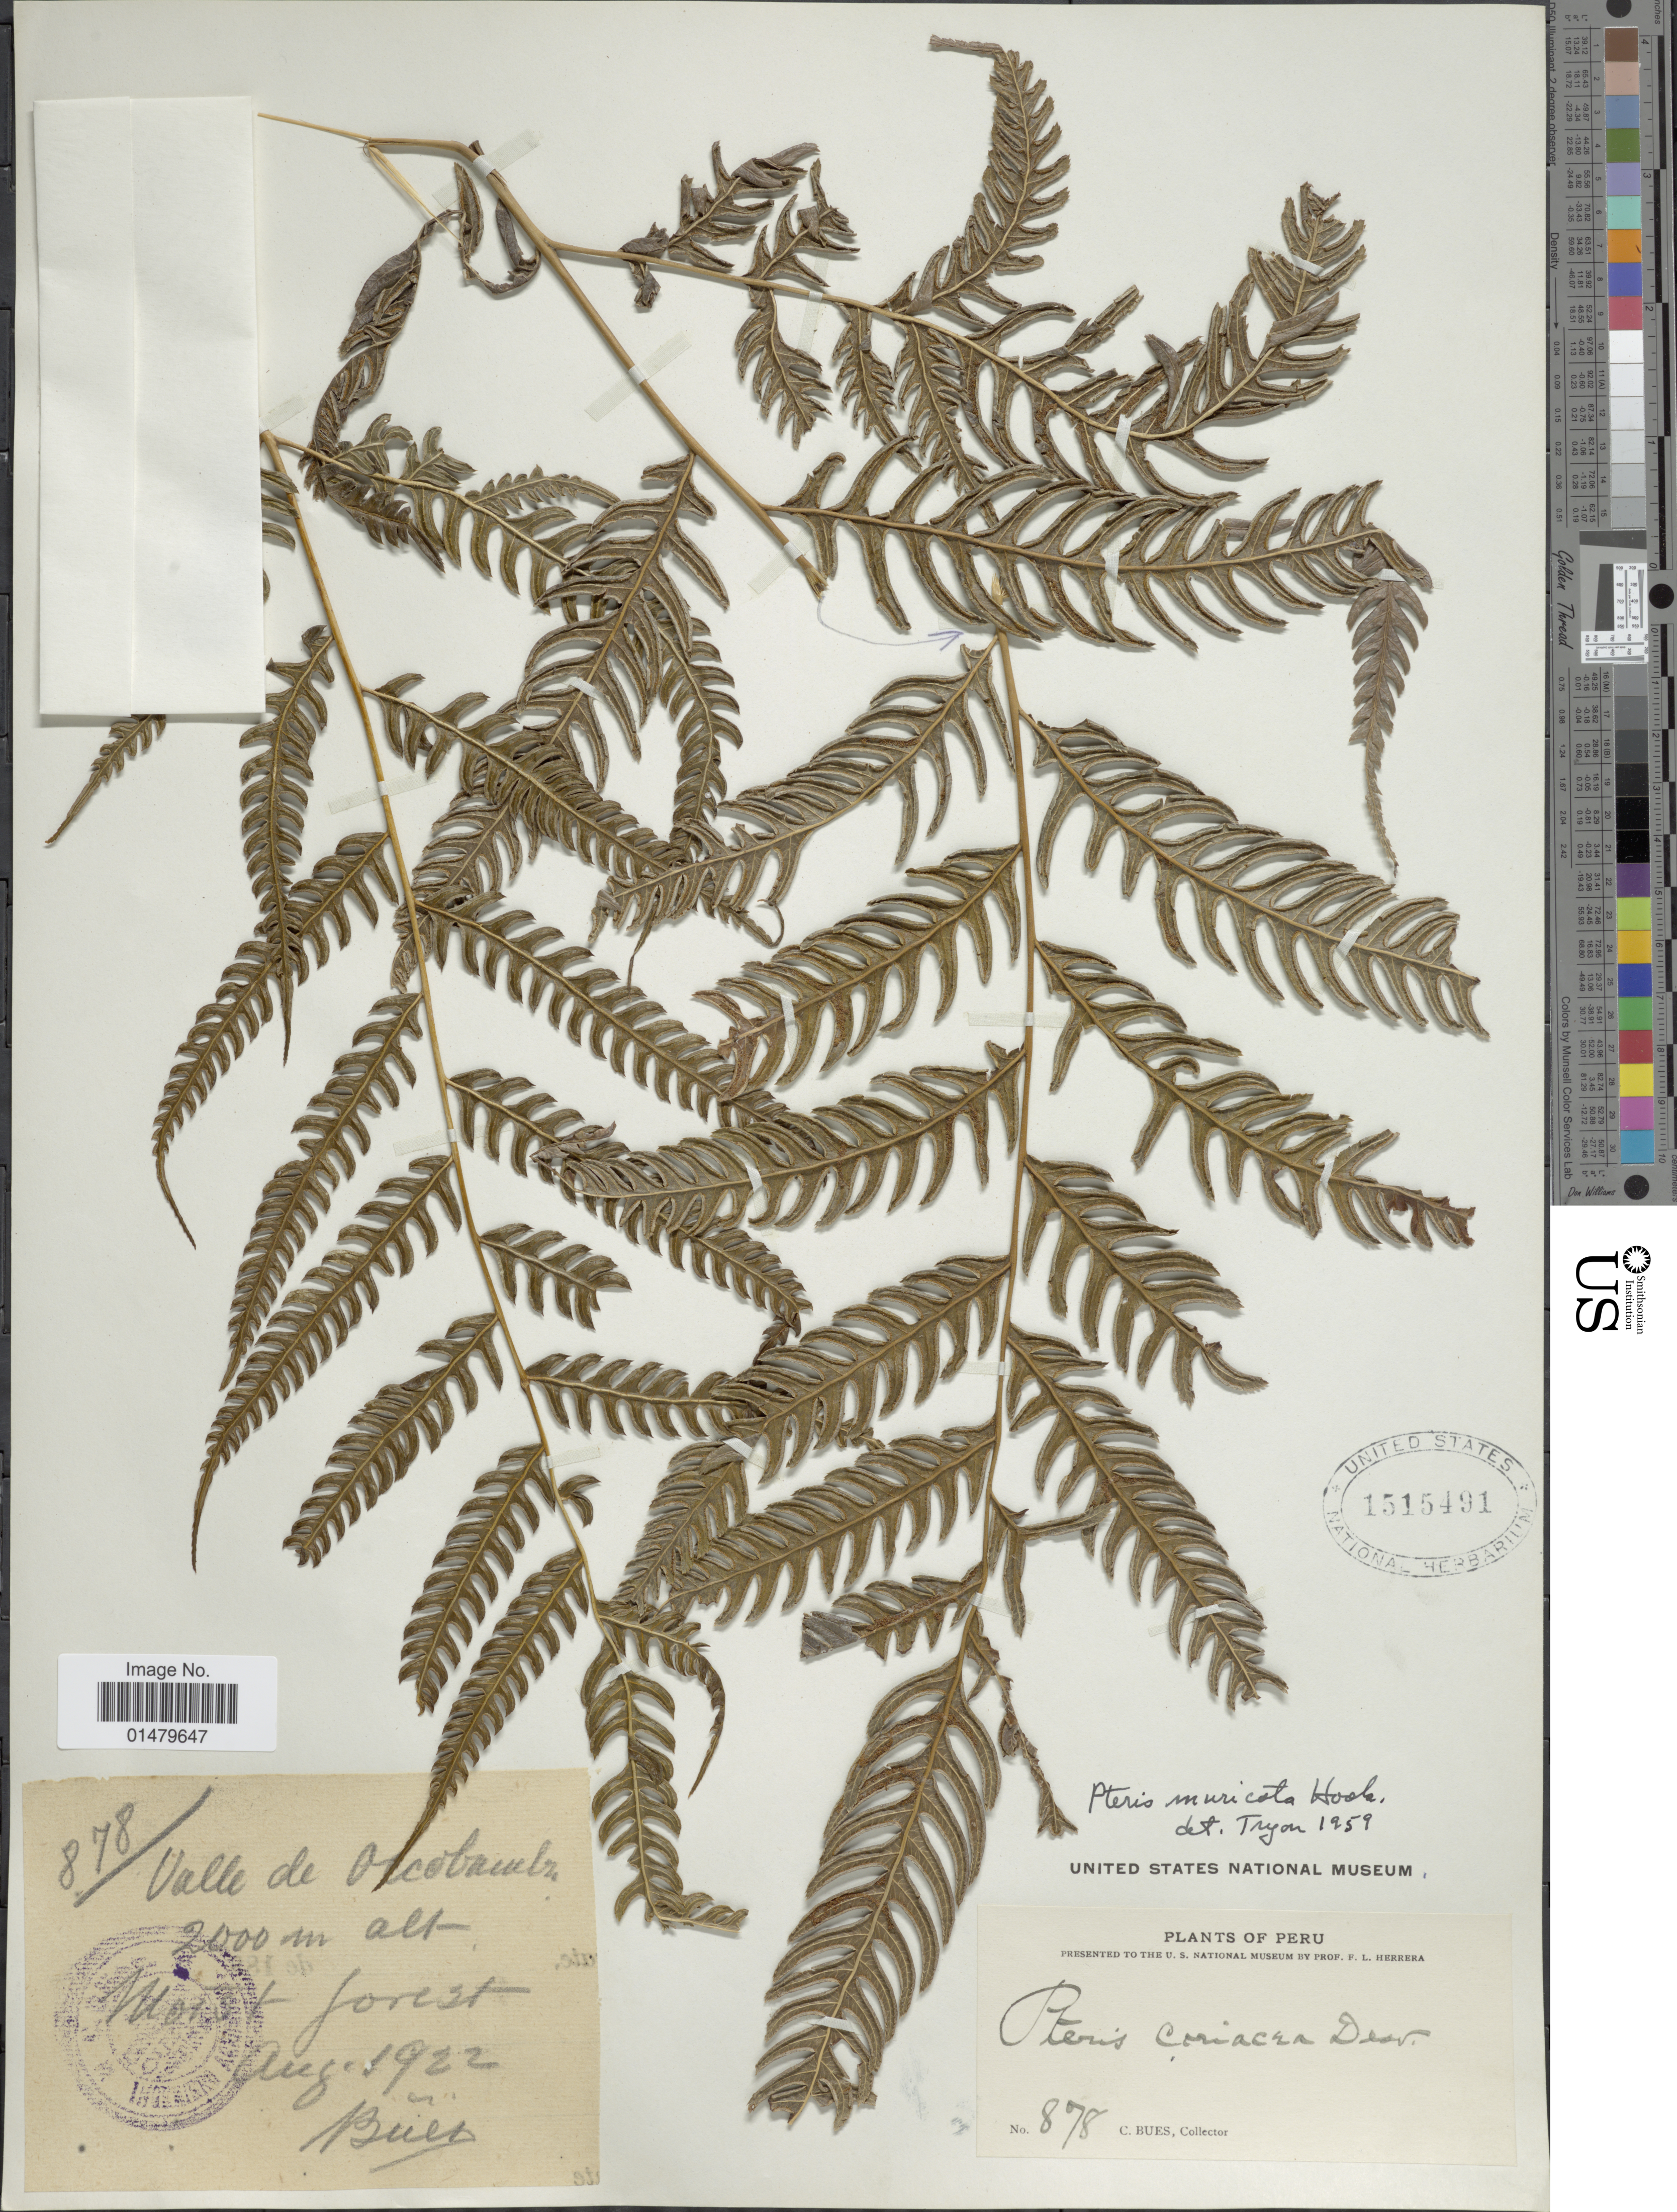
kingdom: Plantae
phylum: Tracheophyta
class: Polypodiopsida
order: Polypodiales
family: Pteridaceae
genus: Pteris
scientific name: Pteris muricata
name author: Rosenst.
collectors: C. Bues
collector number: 8781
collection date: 1922-08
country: Peru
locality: Valle de Occobamba. Moist forest.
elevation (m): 2000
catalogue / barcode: US 1515491